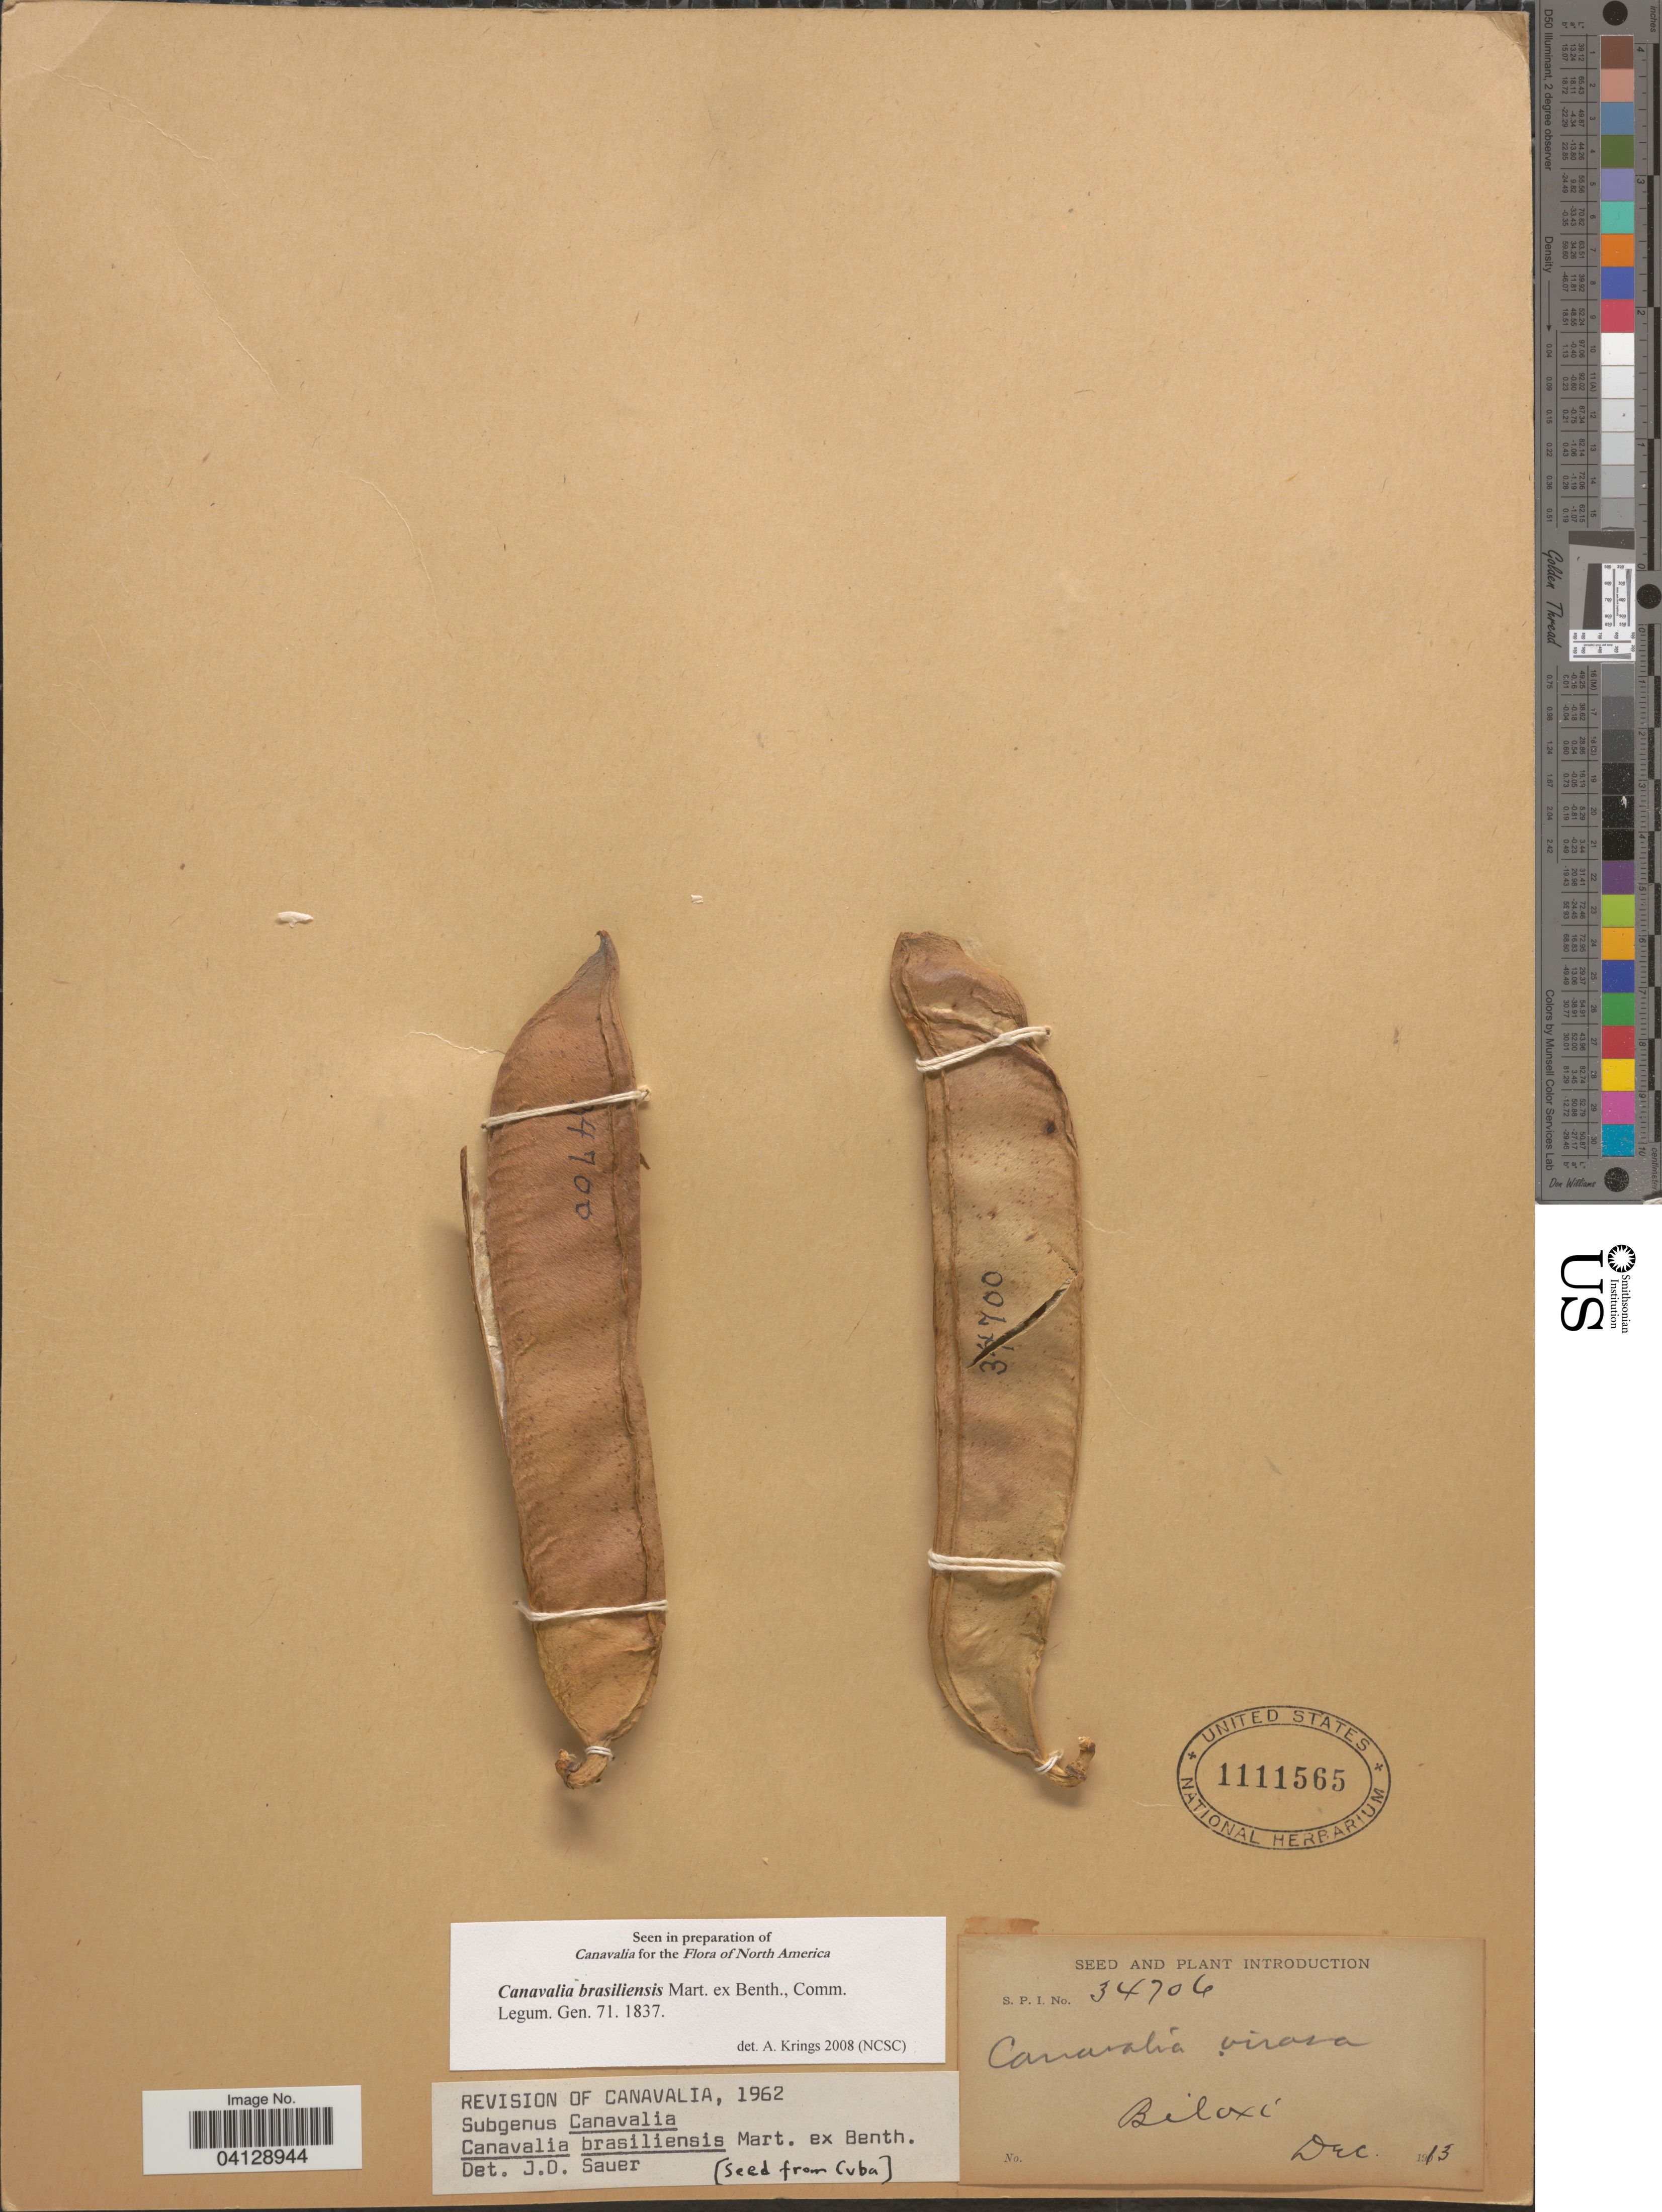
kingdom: Plantae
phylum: Tracheophyta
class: Magnoliopsida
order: Fabales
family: Fabaceae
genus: Canavalia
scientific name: Canavalia brasiliensis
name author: Mart. ex Benth.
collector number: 34706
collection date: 1913-12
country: United States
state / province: Mississippi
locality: Biloxi.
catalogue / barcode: US 1111565